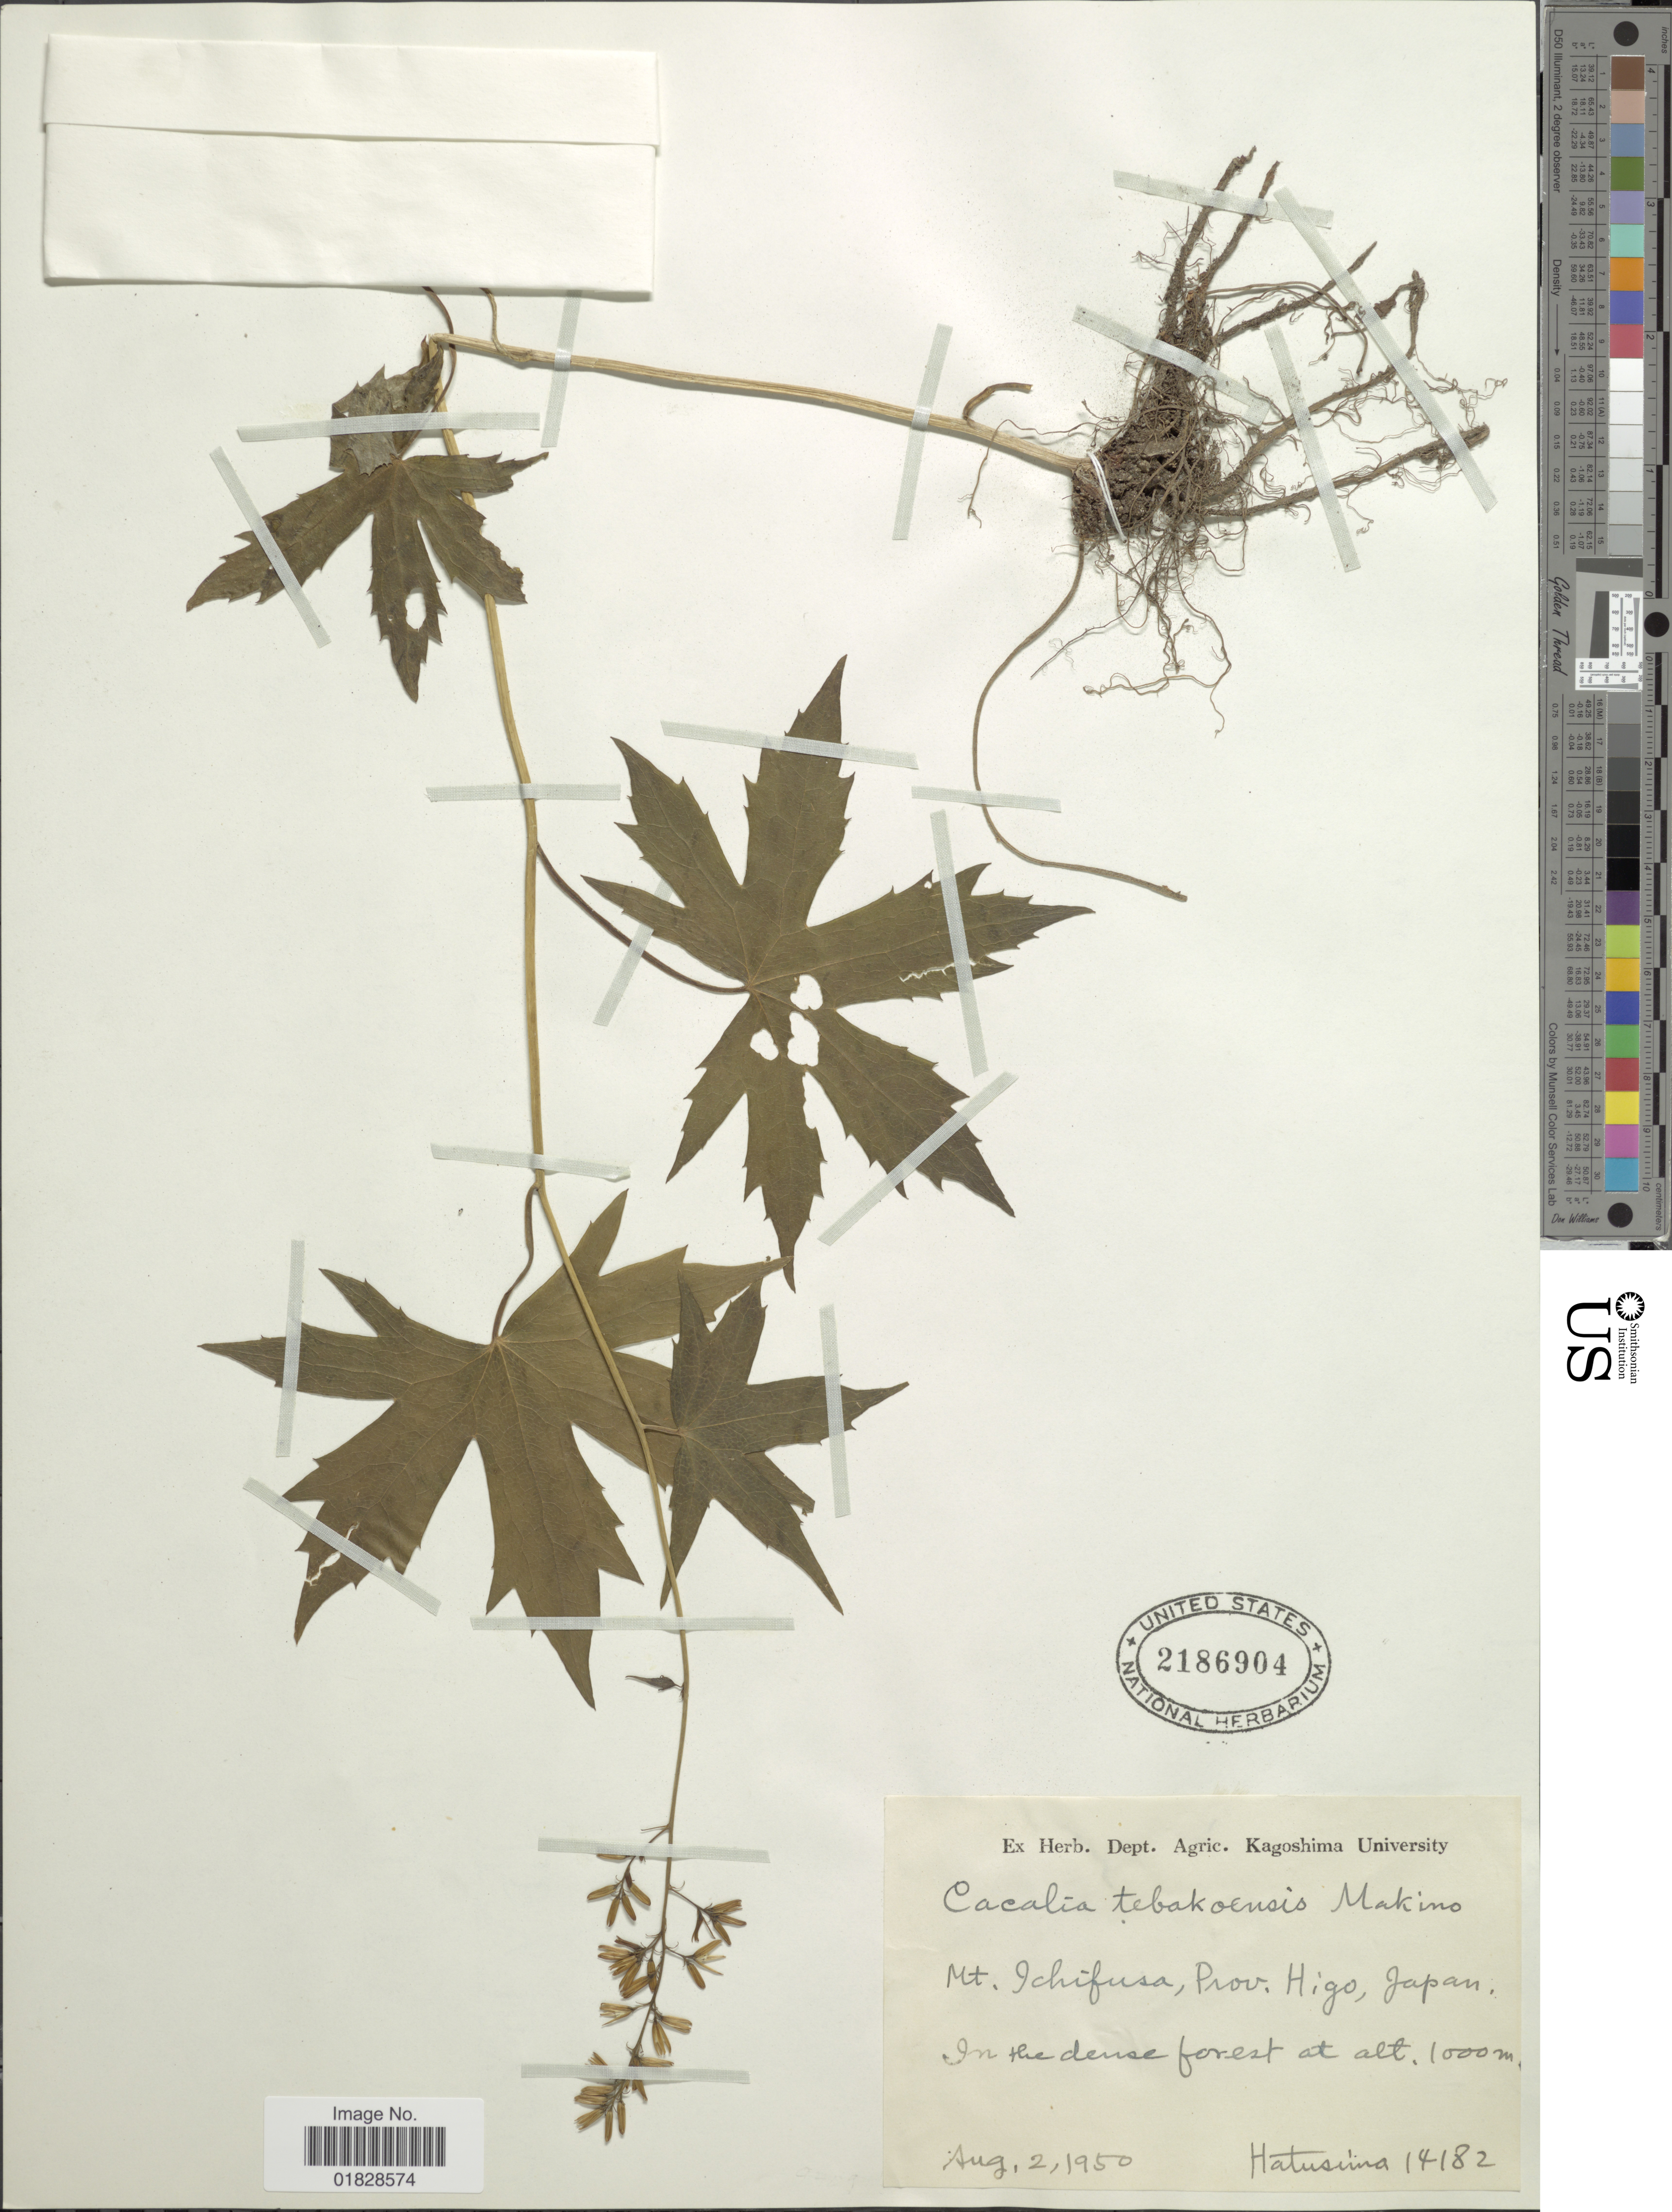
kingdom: Plantae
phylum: Tracheophyta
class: Magnoliopsida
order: Asterales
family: Asteraceae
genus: Parasenecio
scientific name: Parasenecio tebakoensis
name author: (Makino) H. Koyama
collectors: -. Hatusima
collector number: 14182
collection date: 1950-08-02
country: Japan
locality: Mt. Ichifusa, Prov. Higo, Japan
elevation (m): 1000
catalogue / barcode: US 2186904